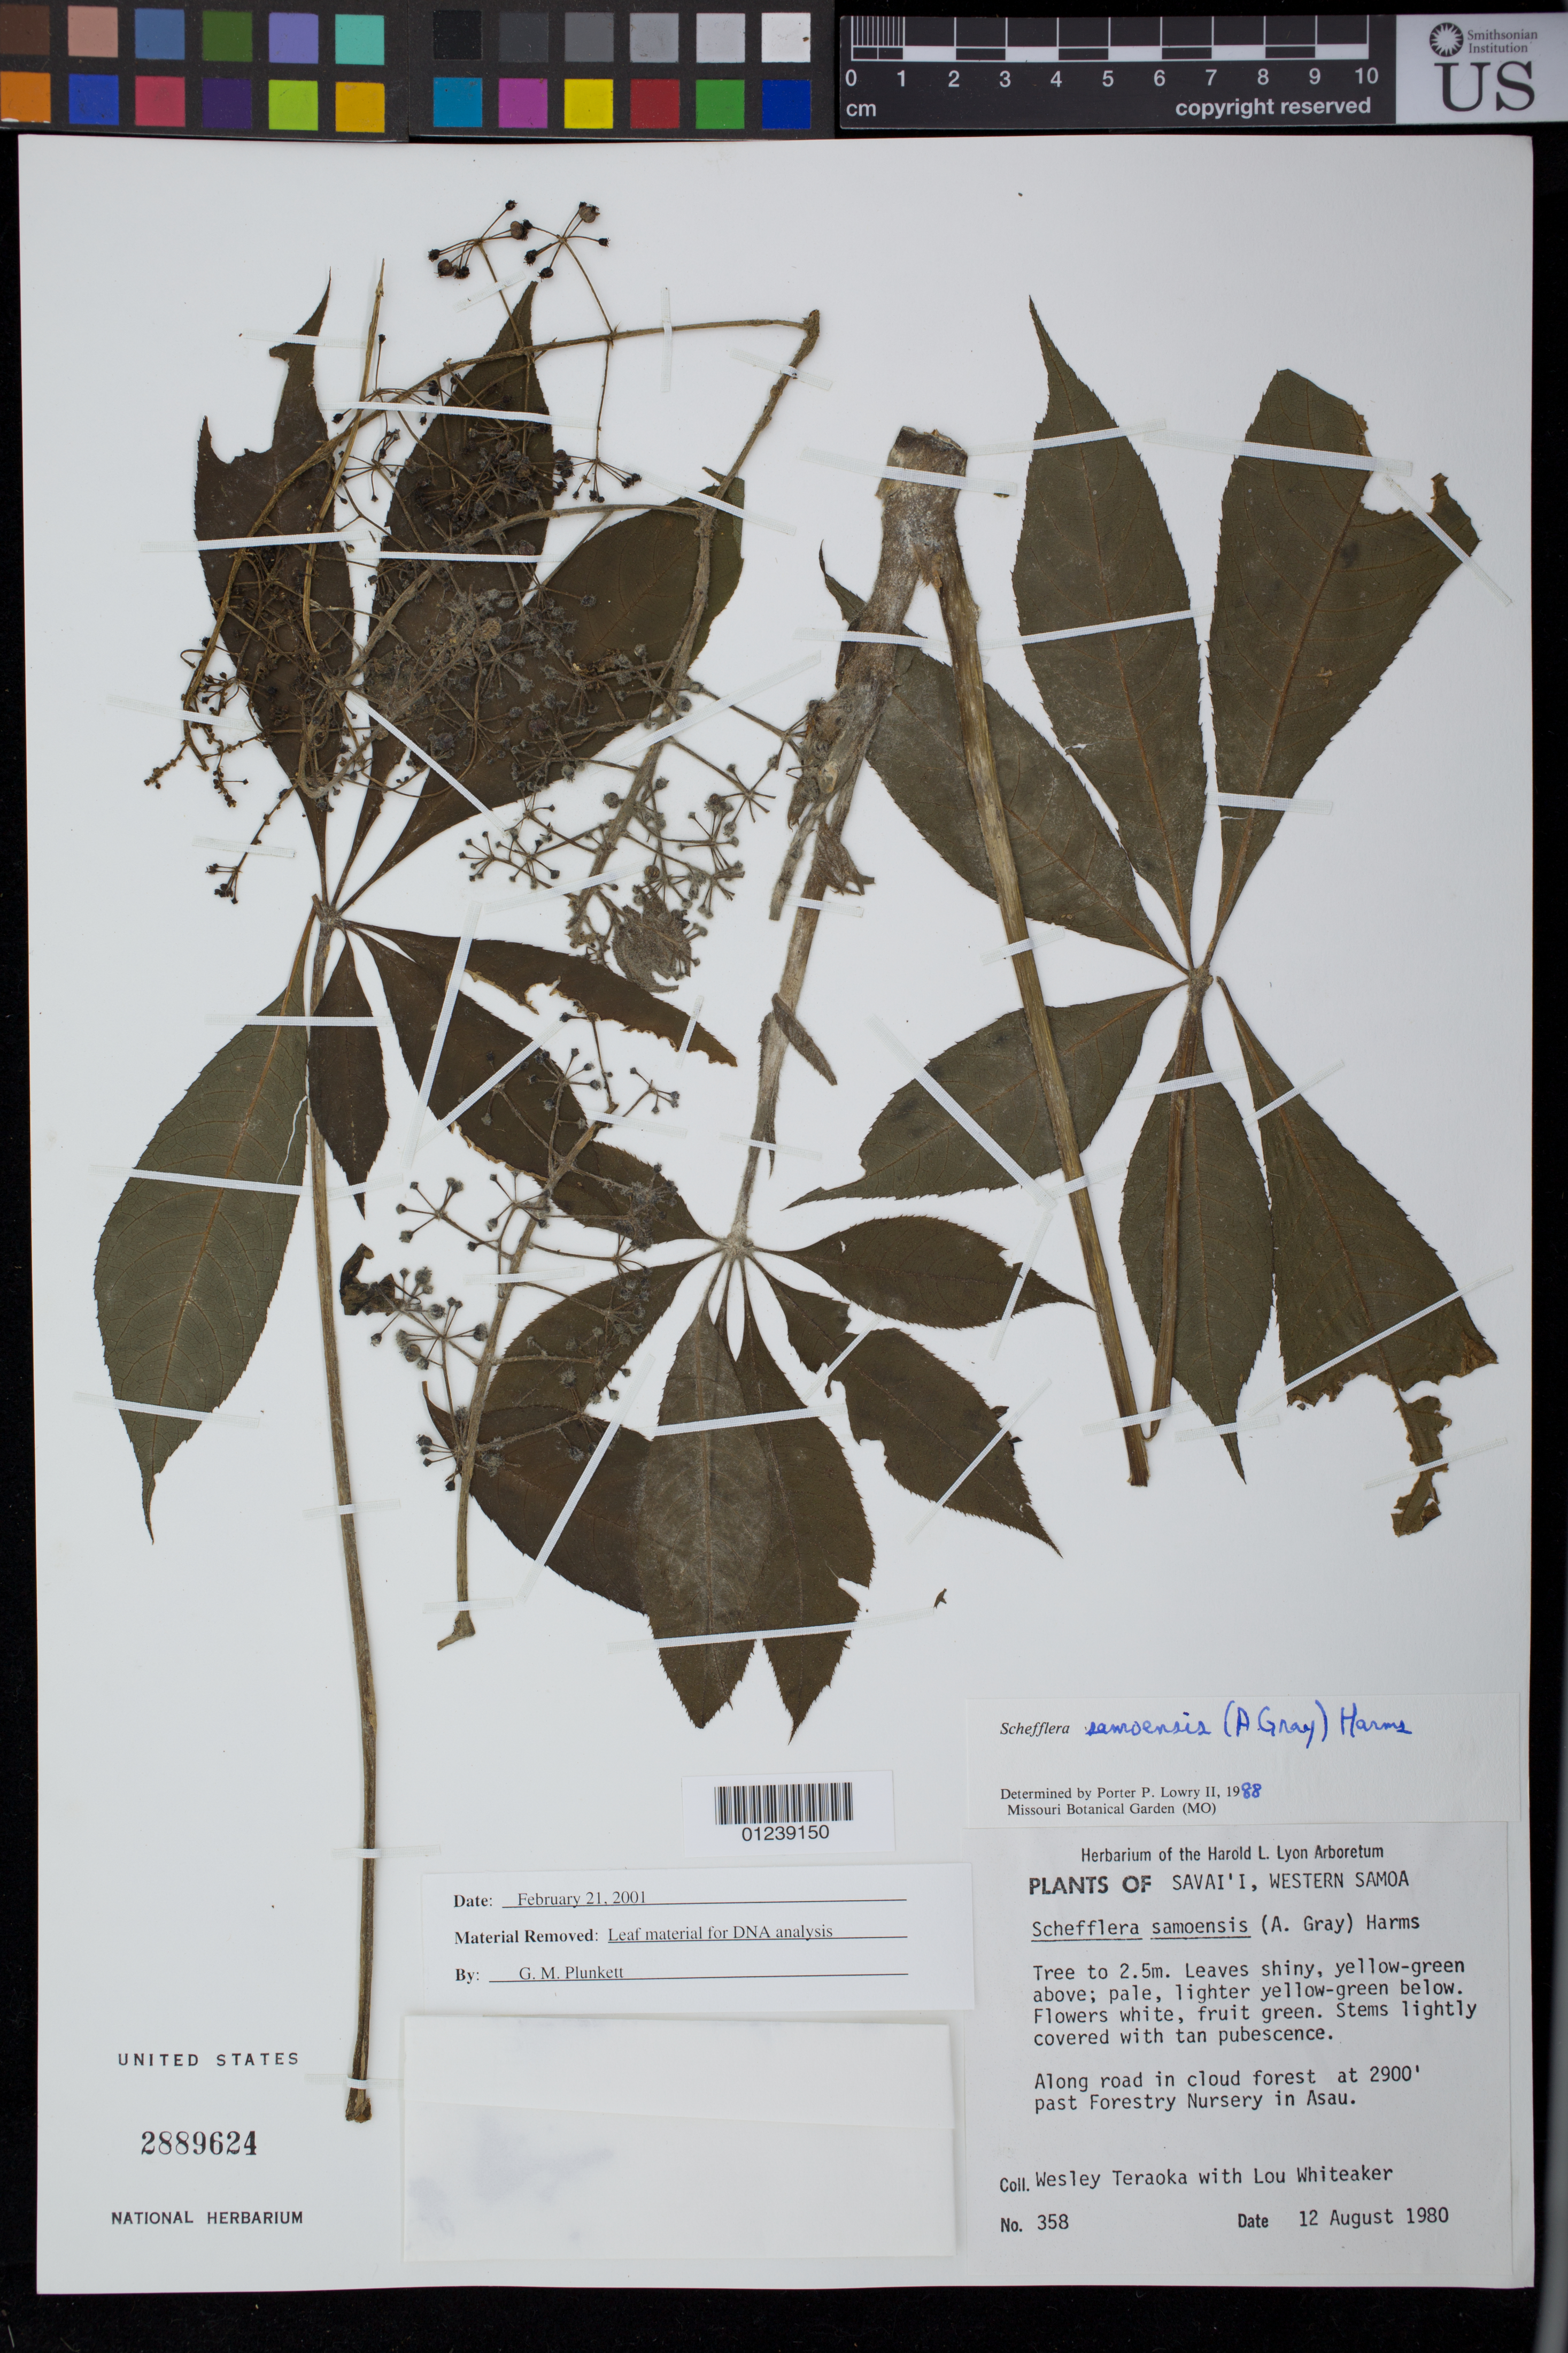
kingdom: Plantae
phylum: Tracheophyta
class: Magnoliopsida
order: Apiales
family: Araliaceae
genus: Schefflera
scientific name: Schefflera samoensis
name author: (A. Gray) Harms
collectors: W. Teraoka & L. Whiteaker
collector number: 358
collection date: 1980-08-12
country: Samoa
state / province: Vaisigano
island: Savai'i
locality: Savai'i, Western Samoa. Along road in cloud forest past Forestry Nursery in Asau.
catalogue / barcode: US 2889624